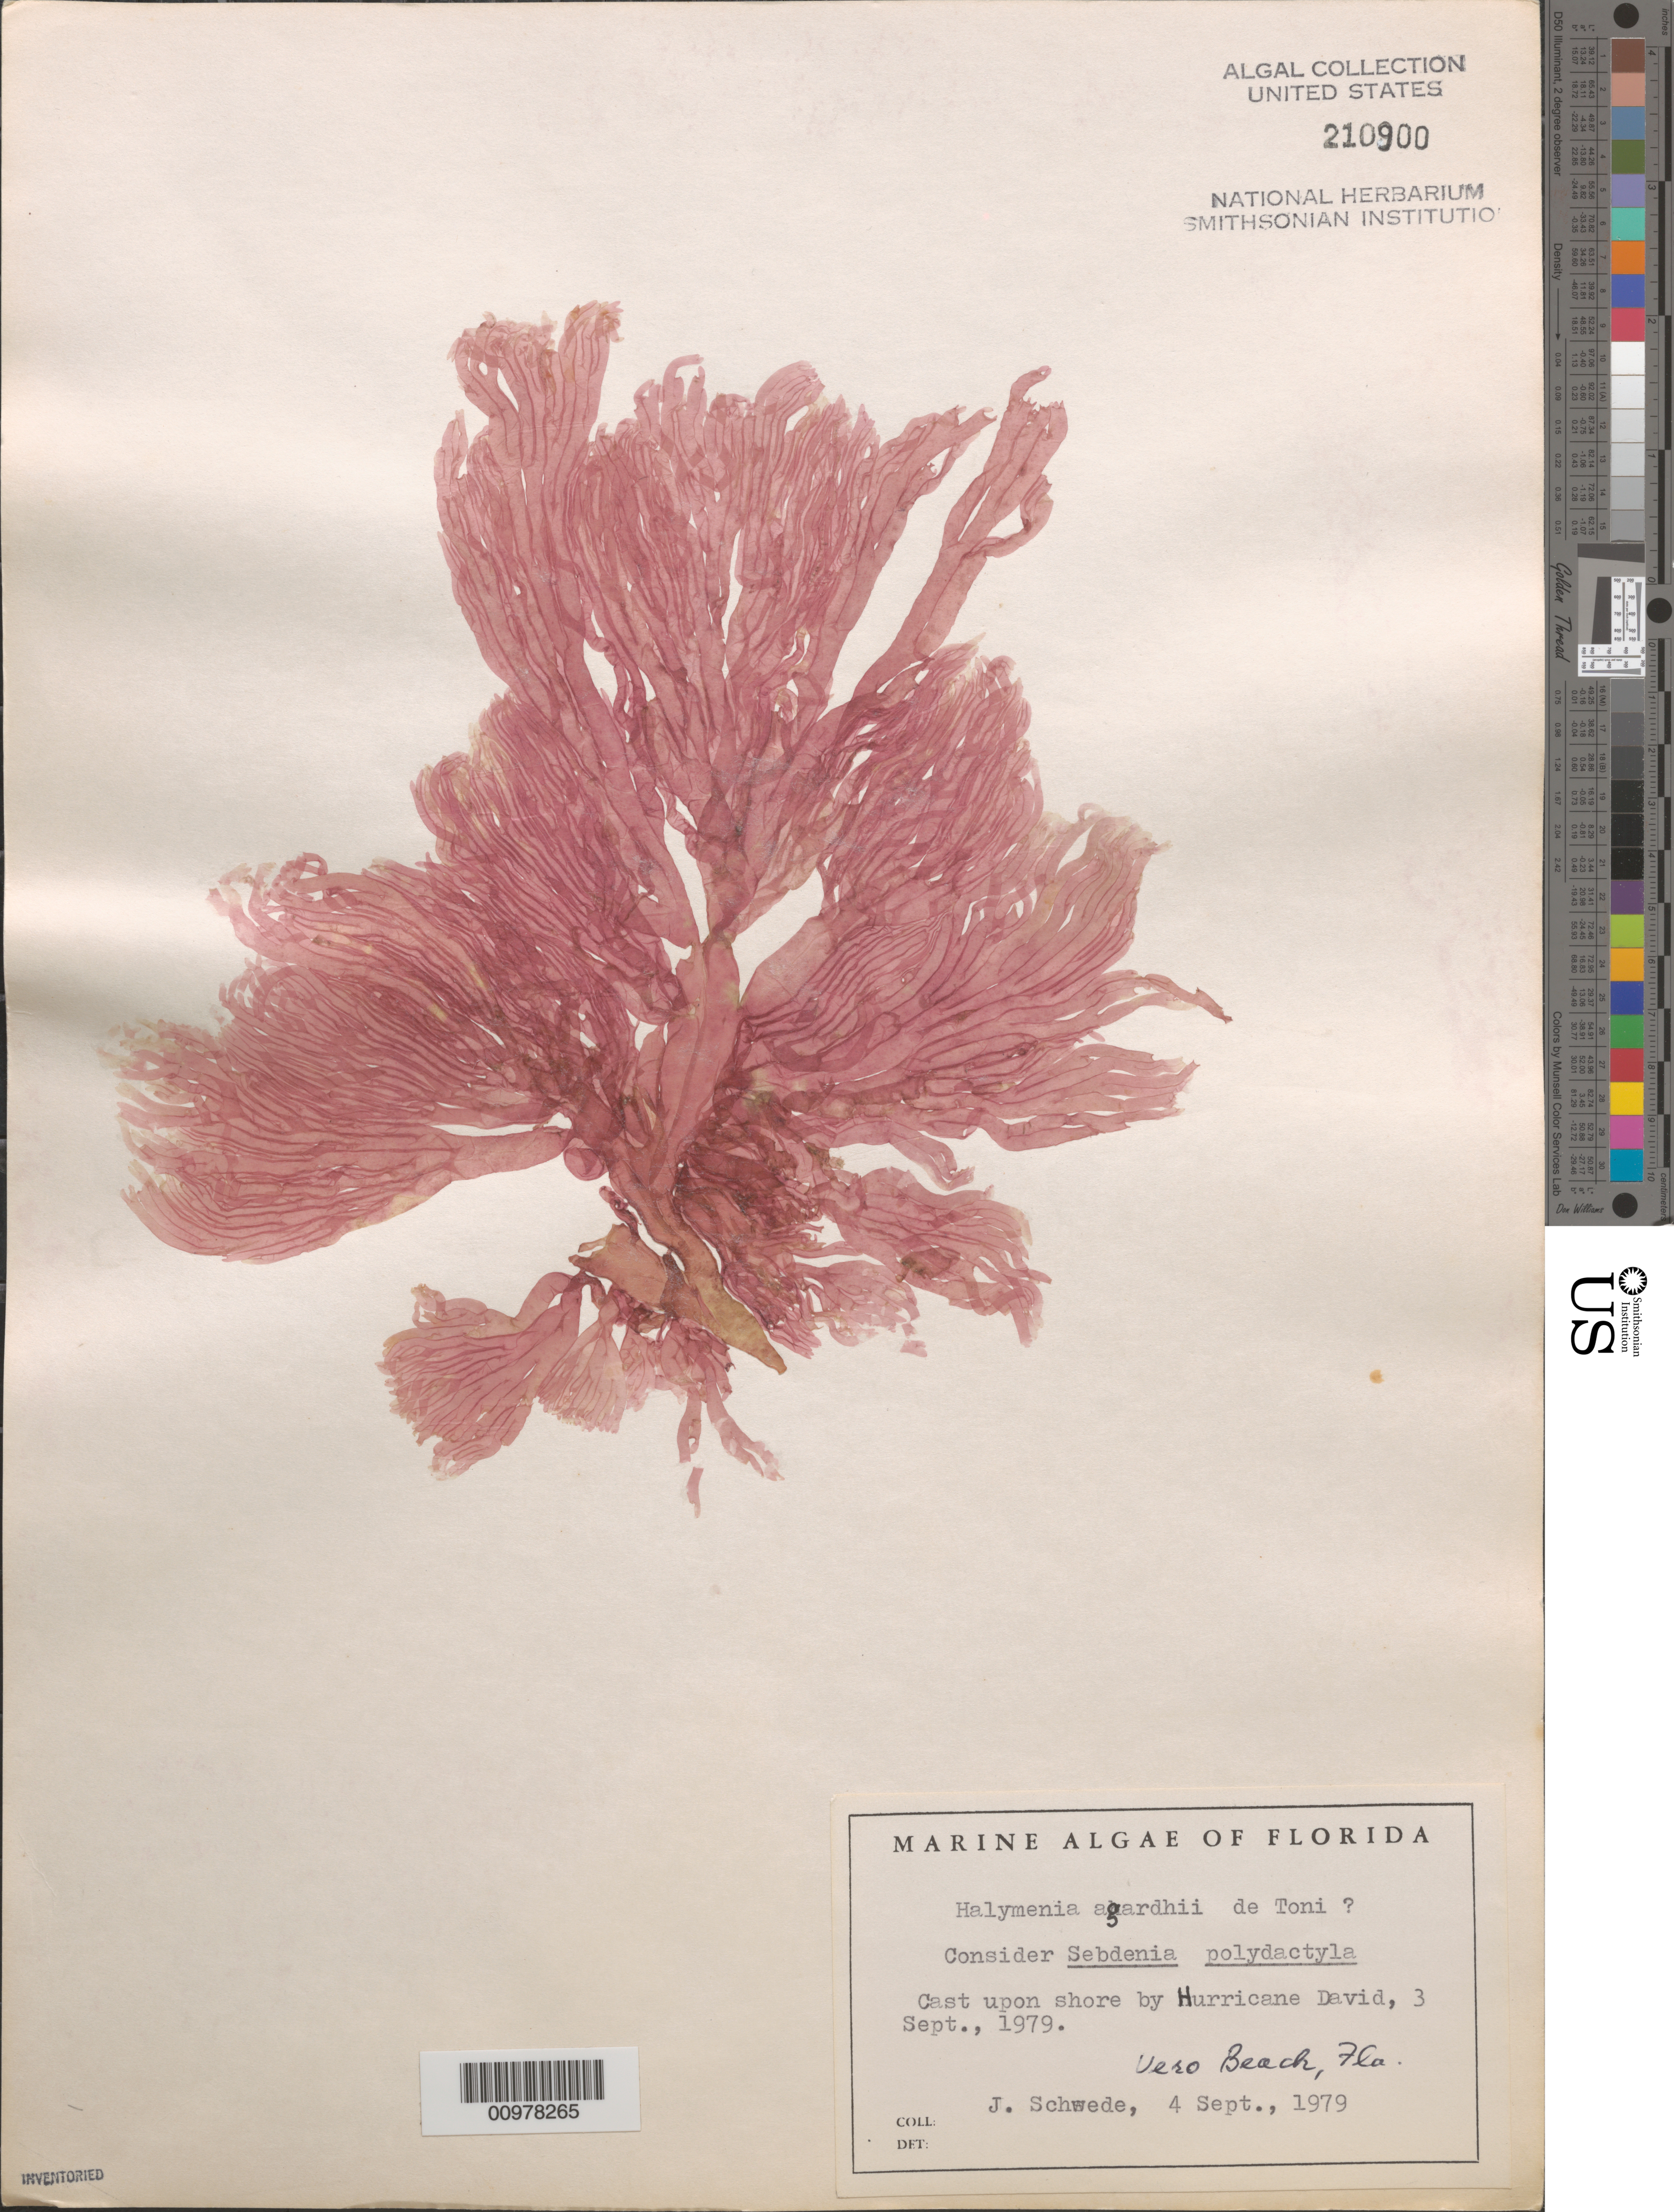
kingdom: Plantae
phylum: Rhodophyta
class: Florideophyceae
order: Sebdeniales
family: Sebdeniaceae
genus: Sebdenia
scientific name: Sebdenia flabellata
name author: (J. Agardh) P.G. Parkinson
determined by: Algae name updating Project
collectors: J. Schwede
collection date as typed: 04 Sep 1979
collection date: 1979-09-04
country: United States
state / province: Florida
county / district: Indian River County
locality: Vero Beach, Atlantic Coast, cast up by Hurricane David on 3 September 1979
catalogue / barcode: US 210900